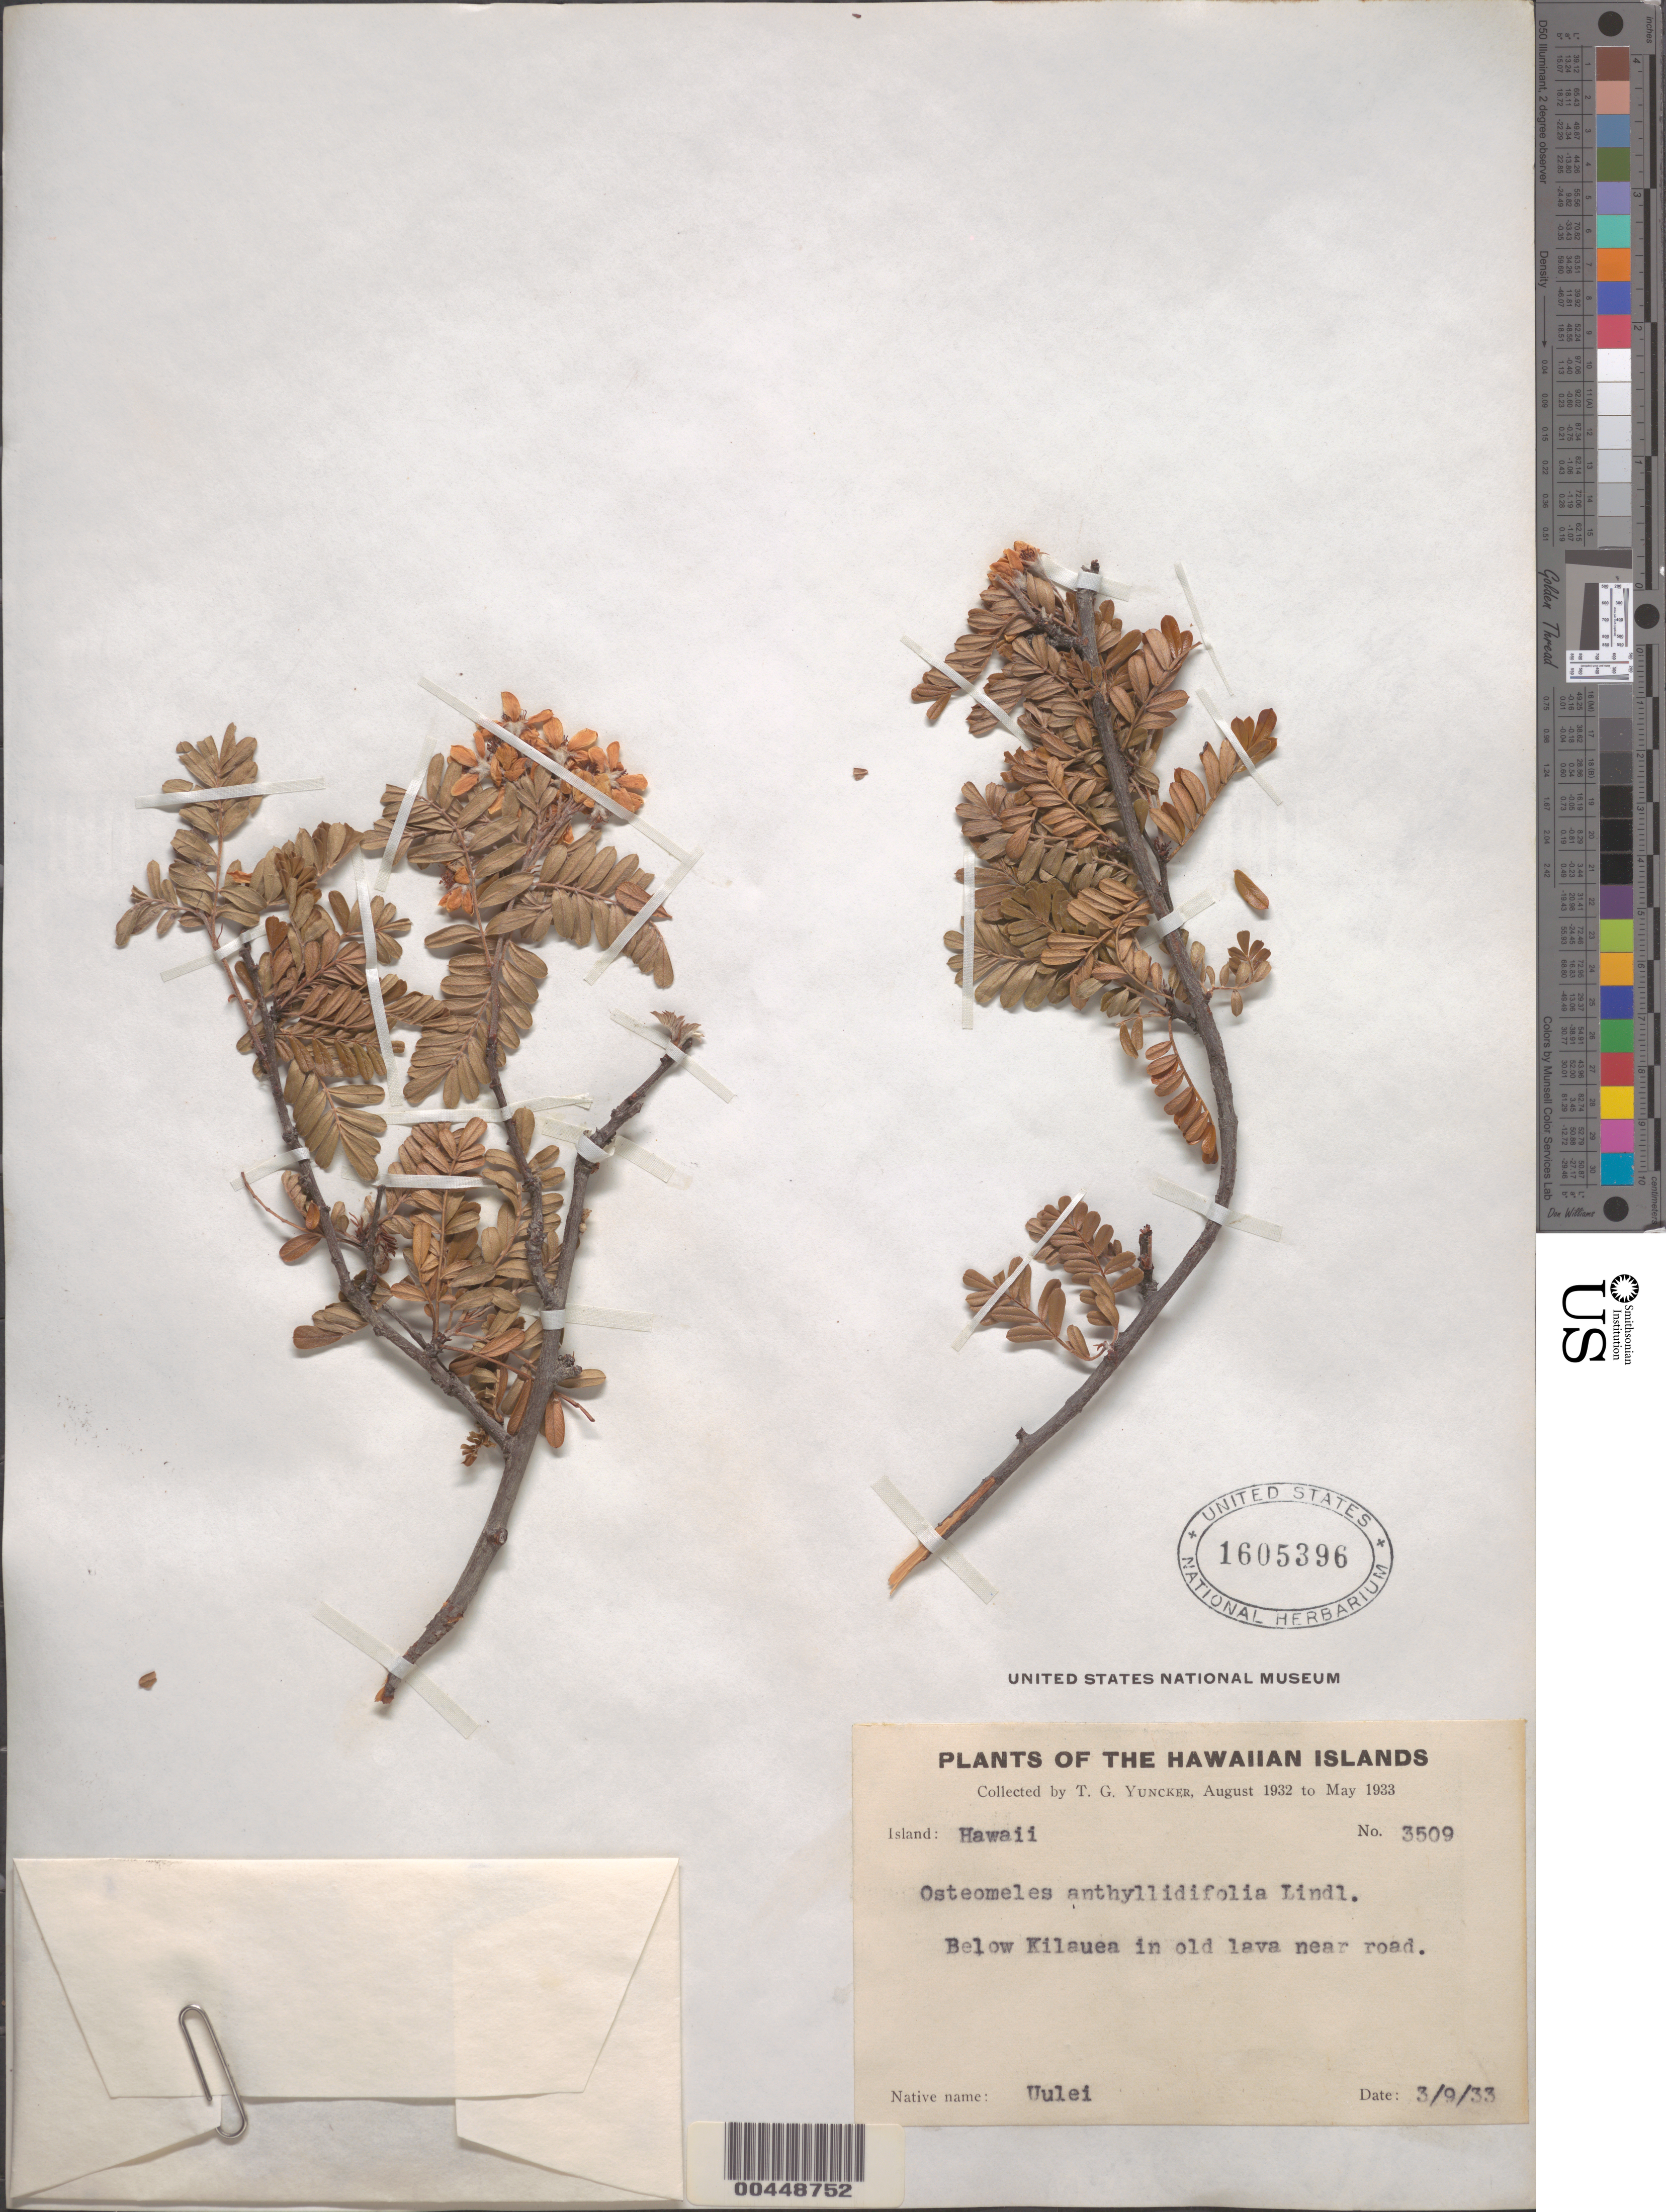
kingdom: Plantae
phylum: Tracheophyta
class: Magnoliopsida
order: Rosales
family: Rosaceae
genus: Osteomeles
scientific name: Osteomeles anthyllidifolia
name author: (Small) Lindl.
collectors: T. G. Yuncker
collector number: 3509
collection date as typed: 3 Sep 1933 or 9 Mar 1933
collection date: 1933-03-09 or 1933-09-03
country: United States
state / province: Hawaii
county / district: Hawaii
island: Hawaii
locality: Below Kilauea in old lava near rd.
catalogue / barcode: US 1605396